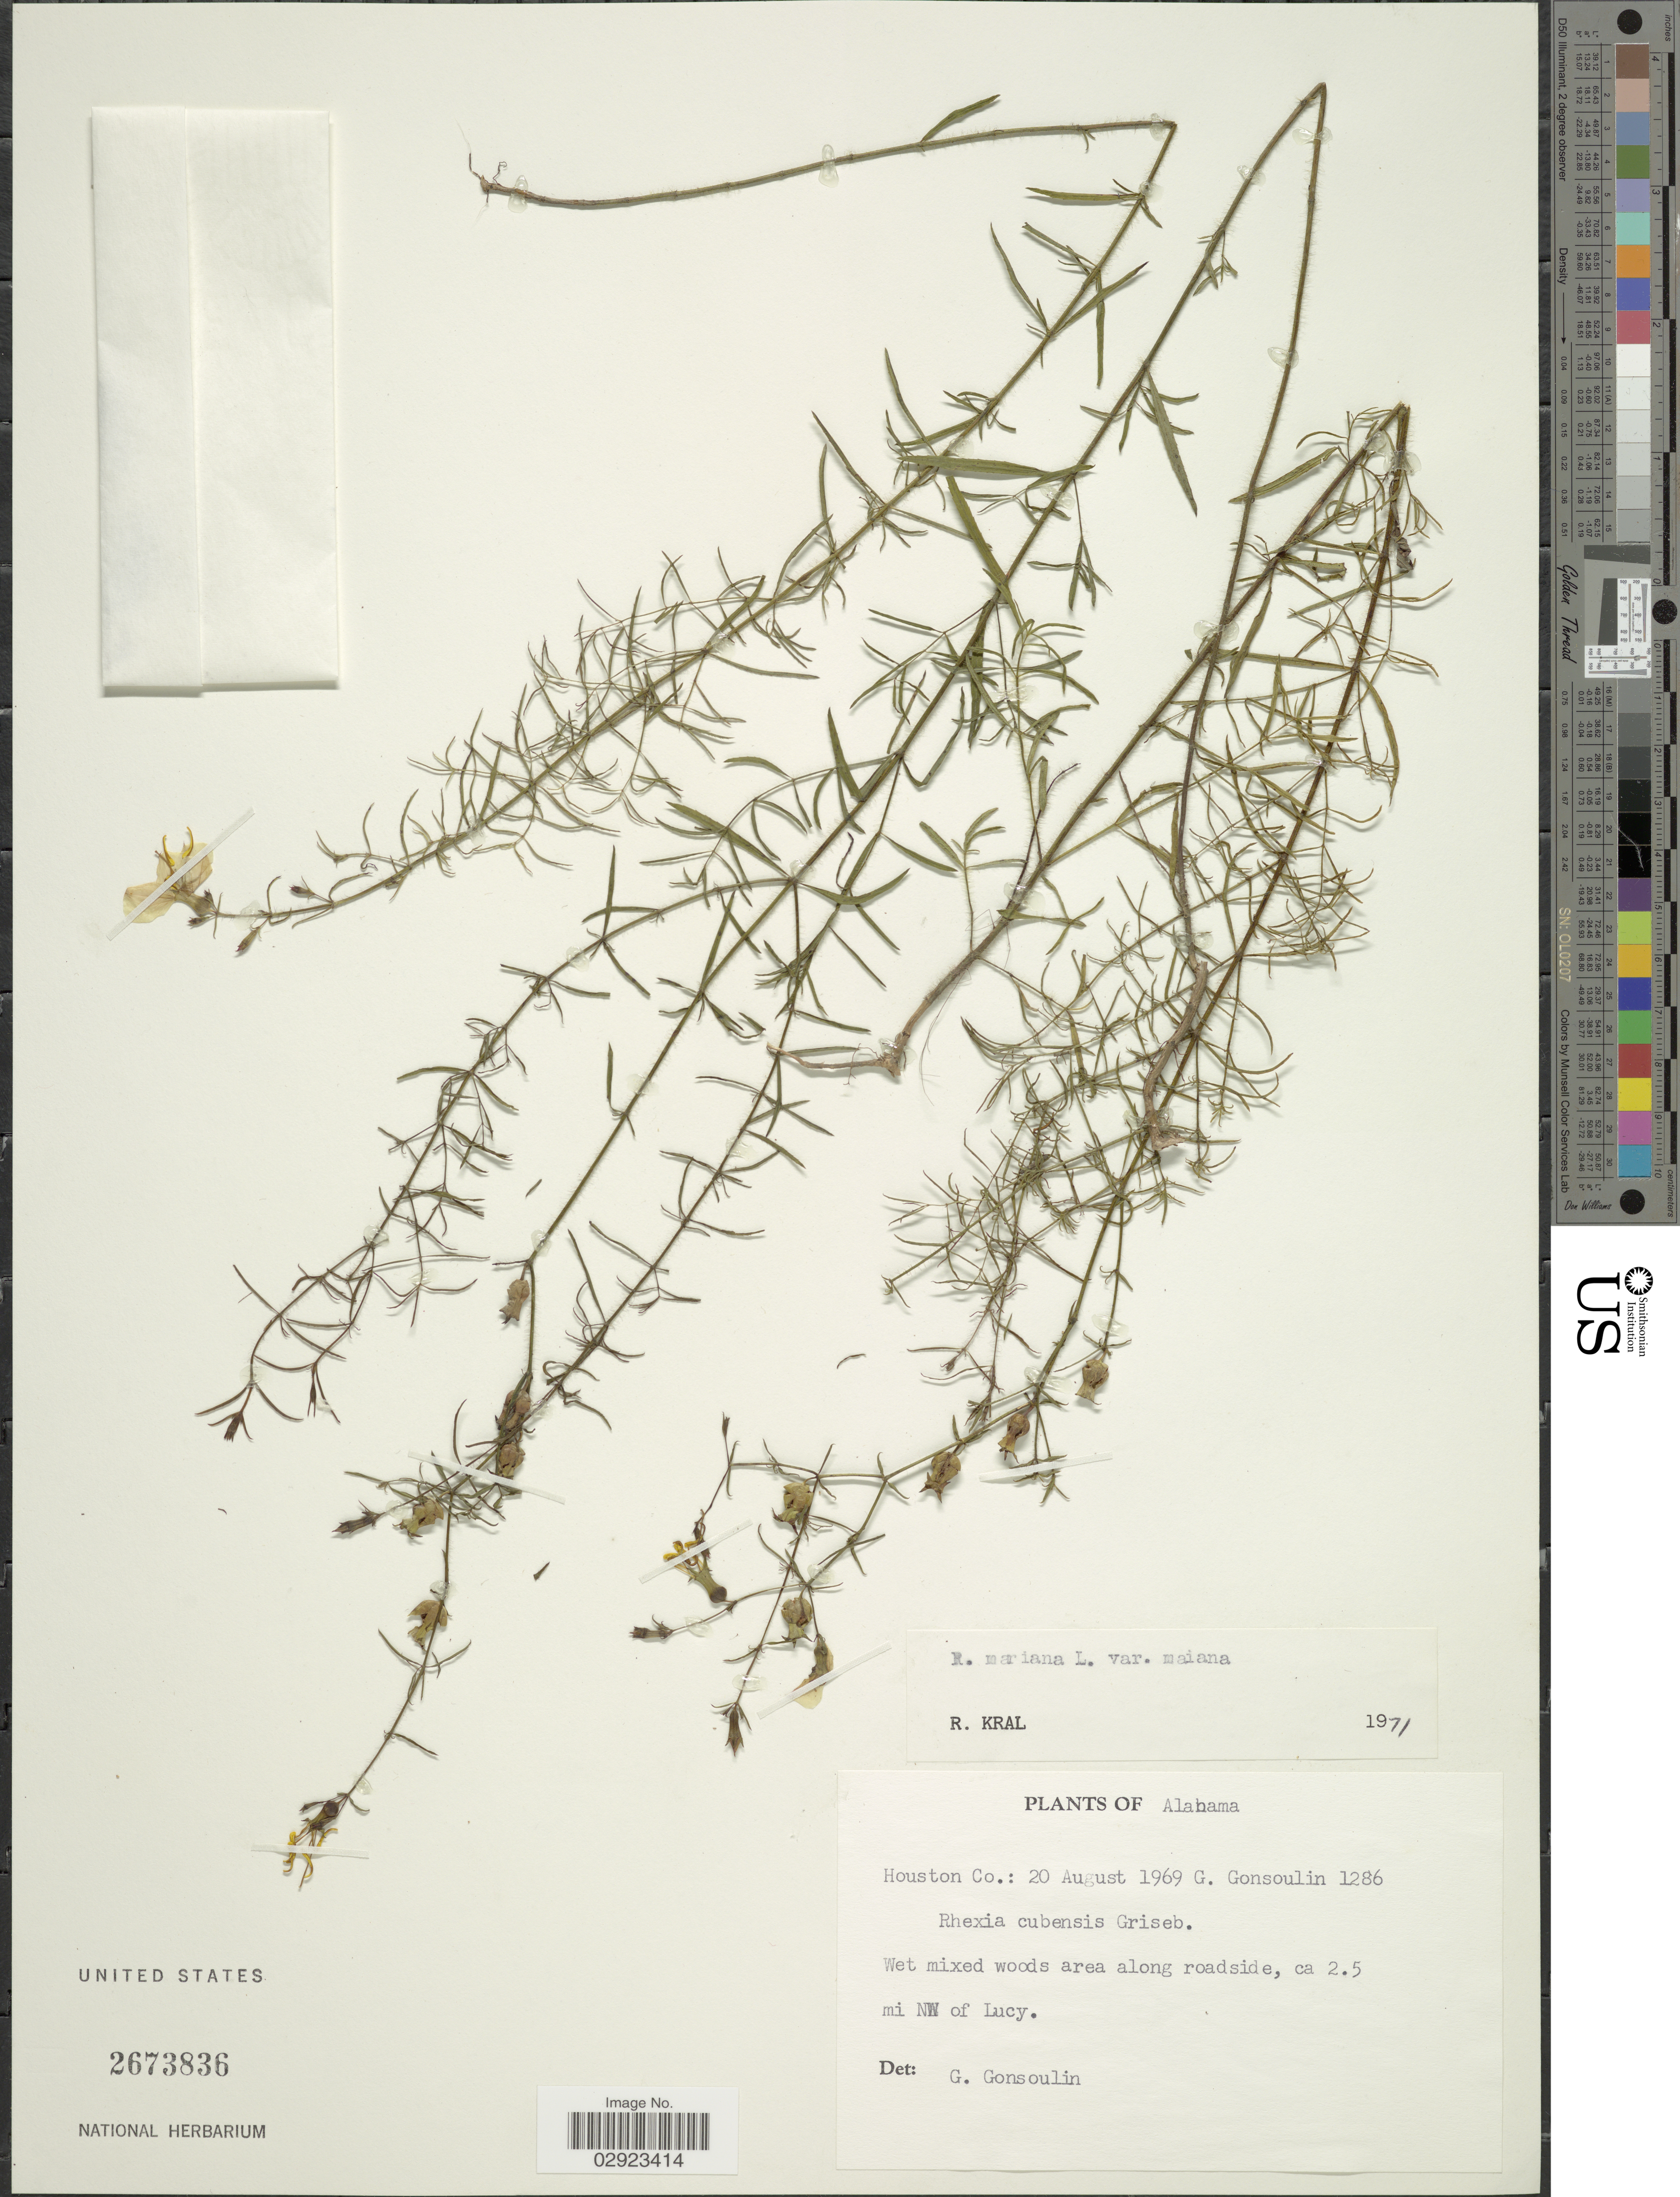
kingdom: Plantae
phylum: Tracheophyta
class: Magnoliopsida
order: Myrtales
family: Melastomataceae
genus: Rhexia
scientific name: Rhexia mariana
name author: L.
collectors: G. Gonsoulin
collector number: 1286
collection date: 1969-08-20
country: United States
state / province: Alabama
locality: Houston Co., ca. 2.5 mi NW of Lucy.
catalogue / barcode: US 2673836